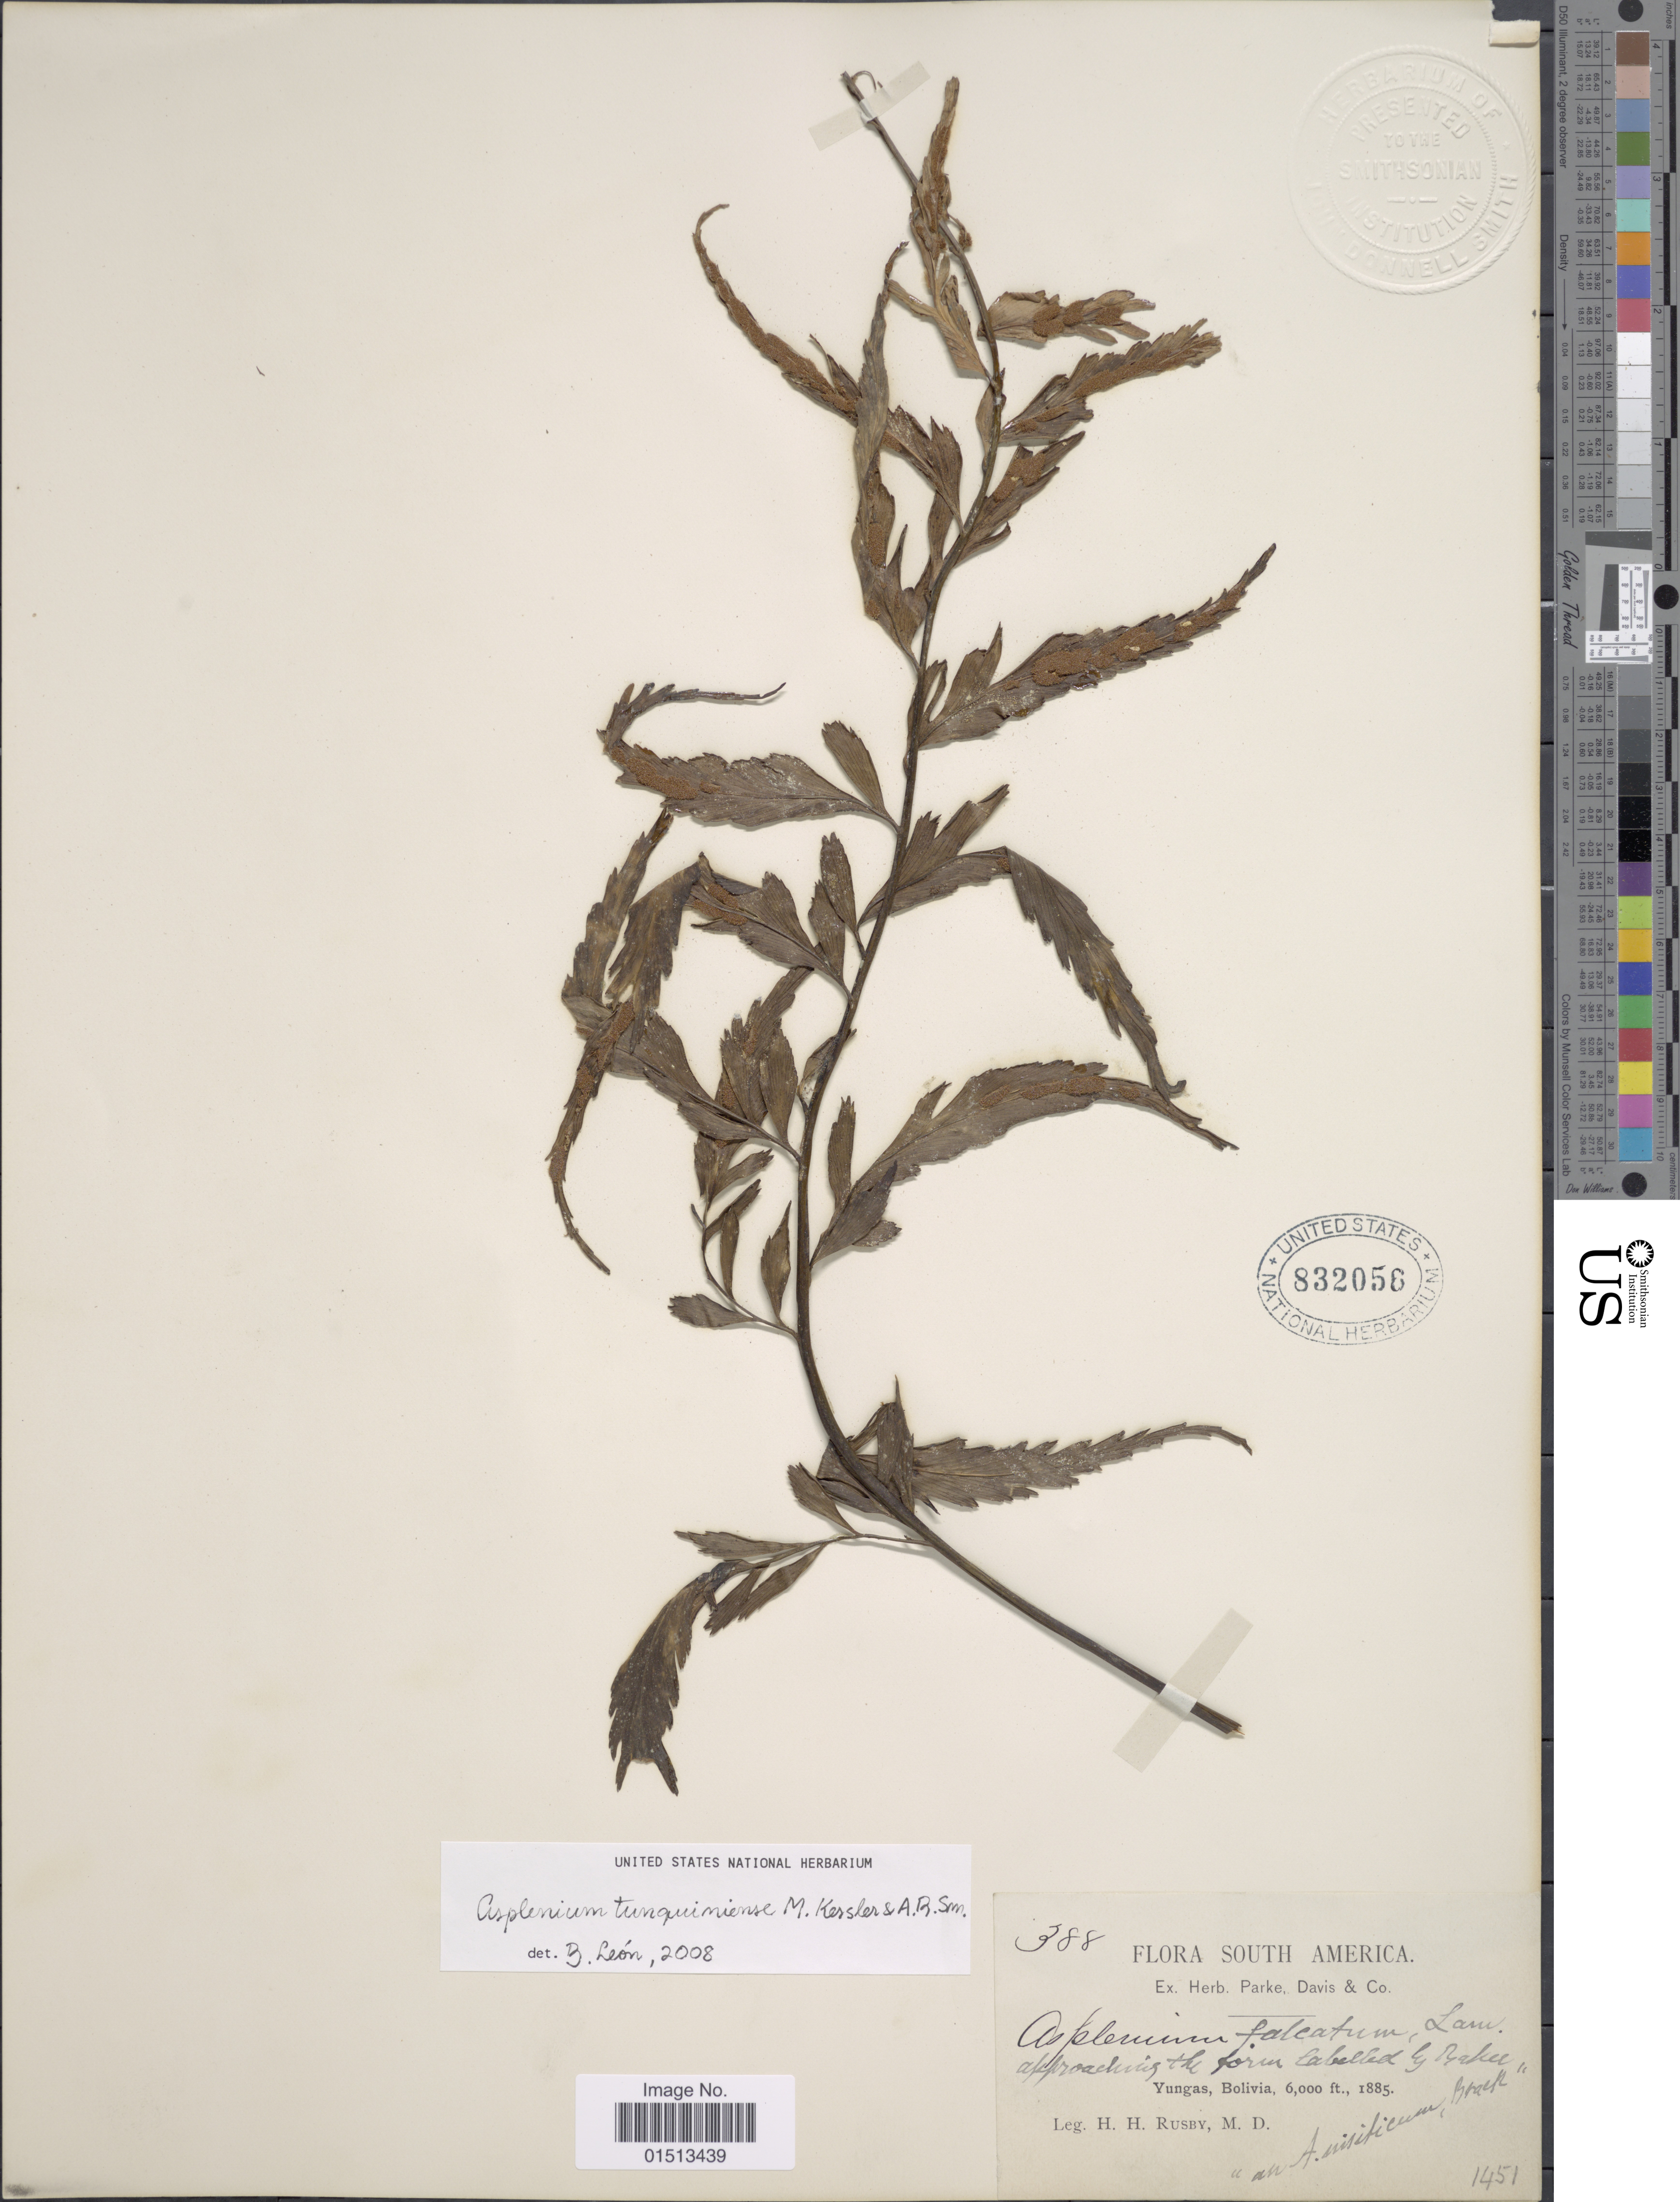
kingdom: Plantae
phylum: Tracheophyta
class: Polypodiopsida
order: Polypodiales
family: Aspleniaceae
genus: Asplenium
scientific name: Asplenium tunquiniense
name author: M. Kessler & A.R. Sm.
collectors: H. H. Rusby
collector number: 388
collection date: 1885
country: Bolivia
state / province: La Paz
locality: Yungas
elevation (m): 1829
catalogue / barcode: US 832056